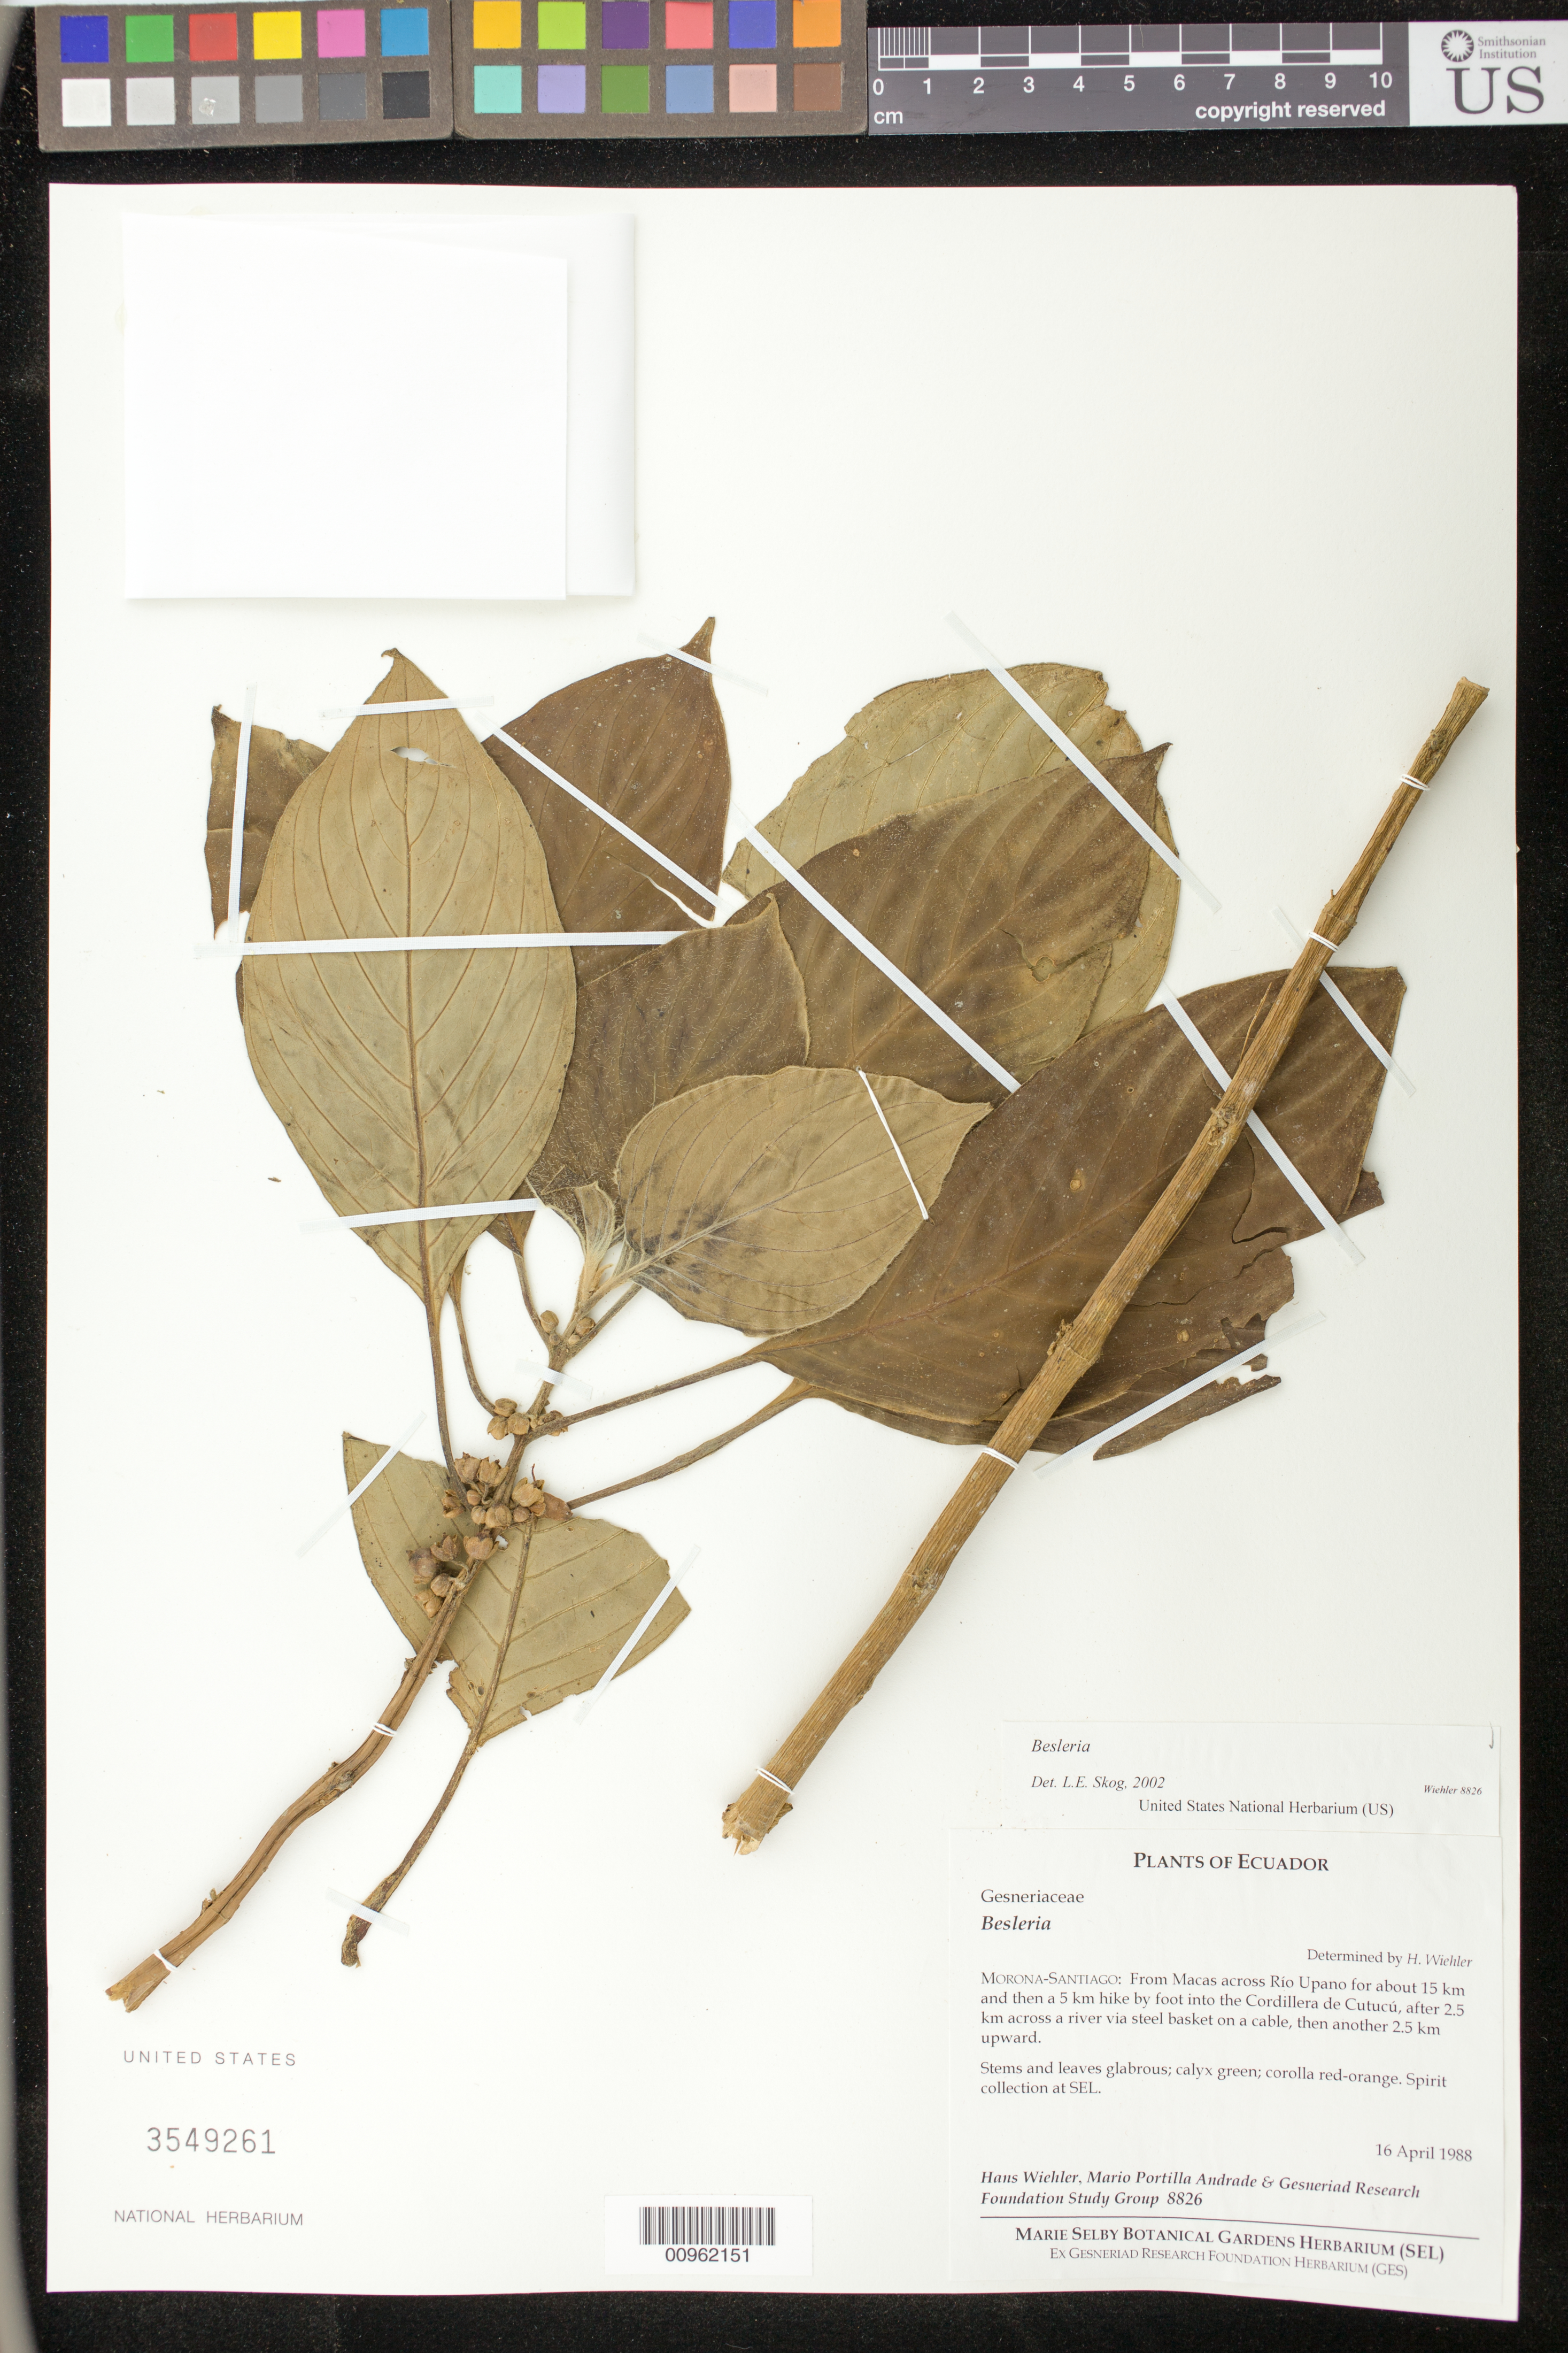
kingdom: Plantae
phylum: Tracheophyta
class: Magnoliopsida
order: Lamiales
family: Gesneriaceae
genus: Besleria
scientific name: Besleria sp.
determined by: Skog, Laurence E.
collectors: H. J. Wiehler, M. Portilla Andrade & GRF Study Group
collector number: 8826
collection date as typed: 16 Apr 1988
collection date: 1988-04-16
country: Ecuador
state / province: Morona-Santiago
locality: Morona-Santiago: from Macas across Rio Upano for about 15 km and then a 5 km hike by foot into the Cordillera de Cutucú, after 2.5 km across a river via steel basket on a cable, then another 2.5 km upward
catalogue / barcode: US 3549261